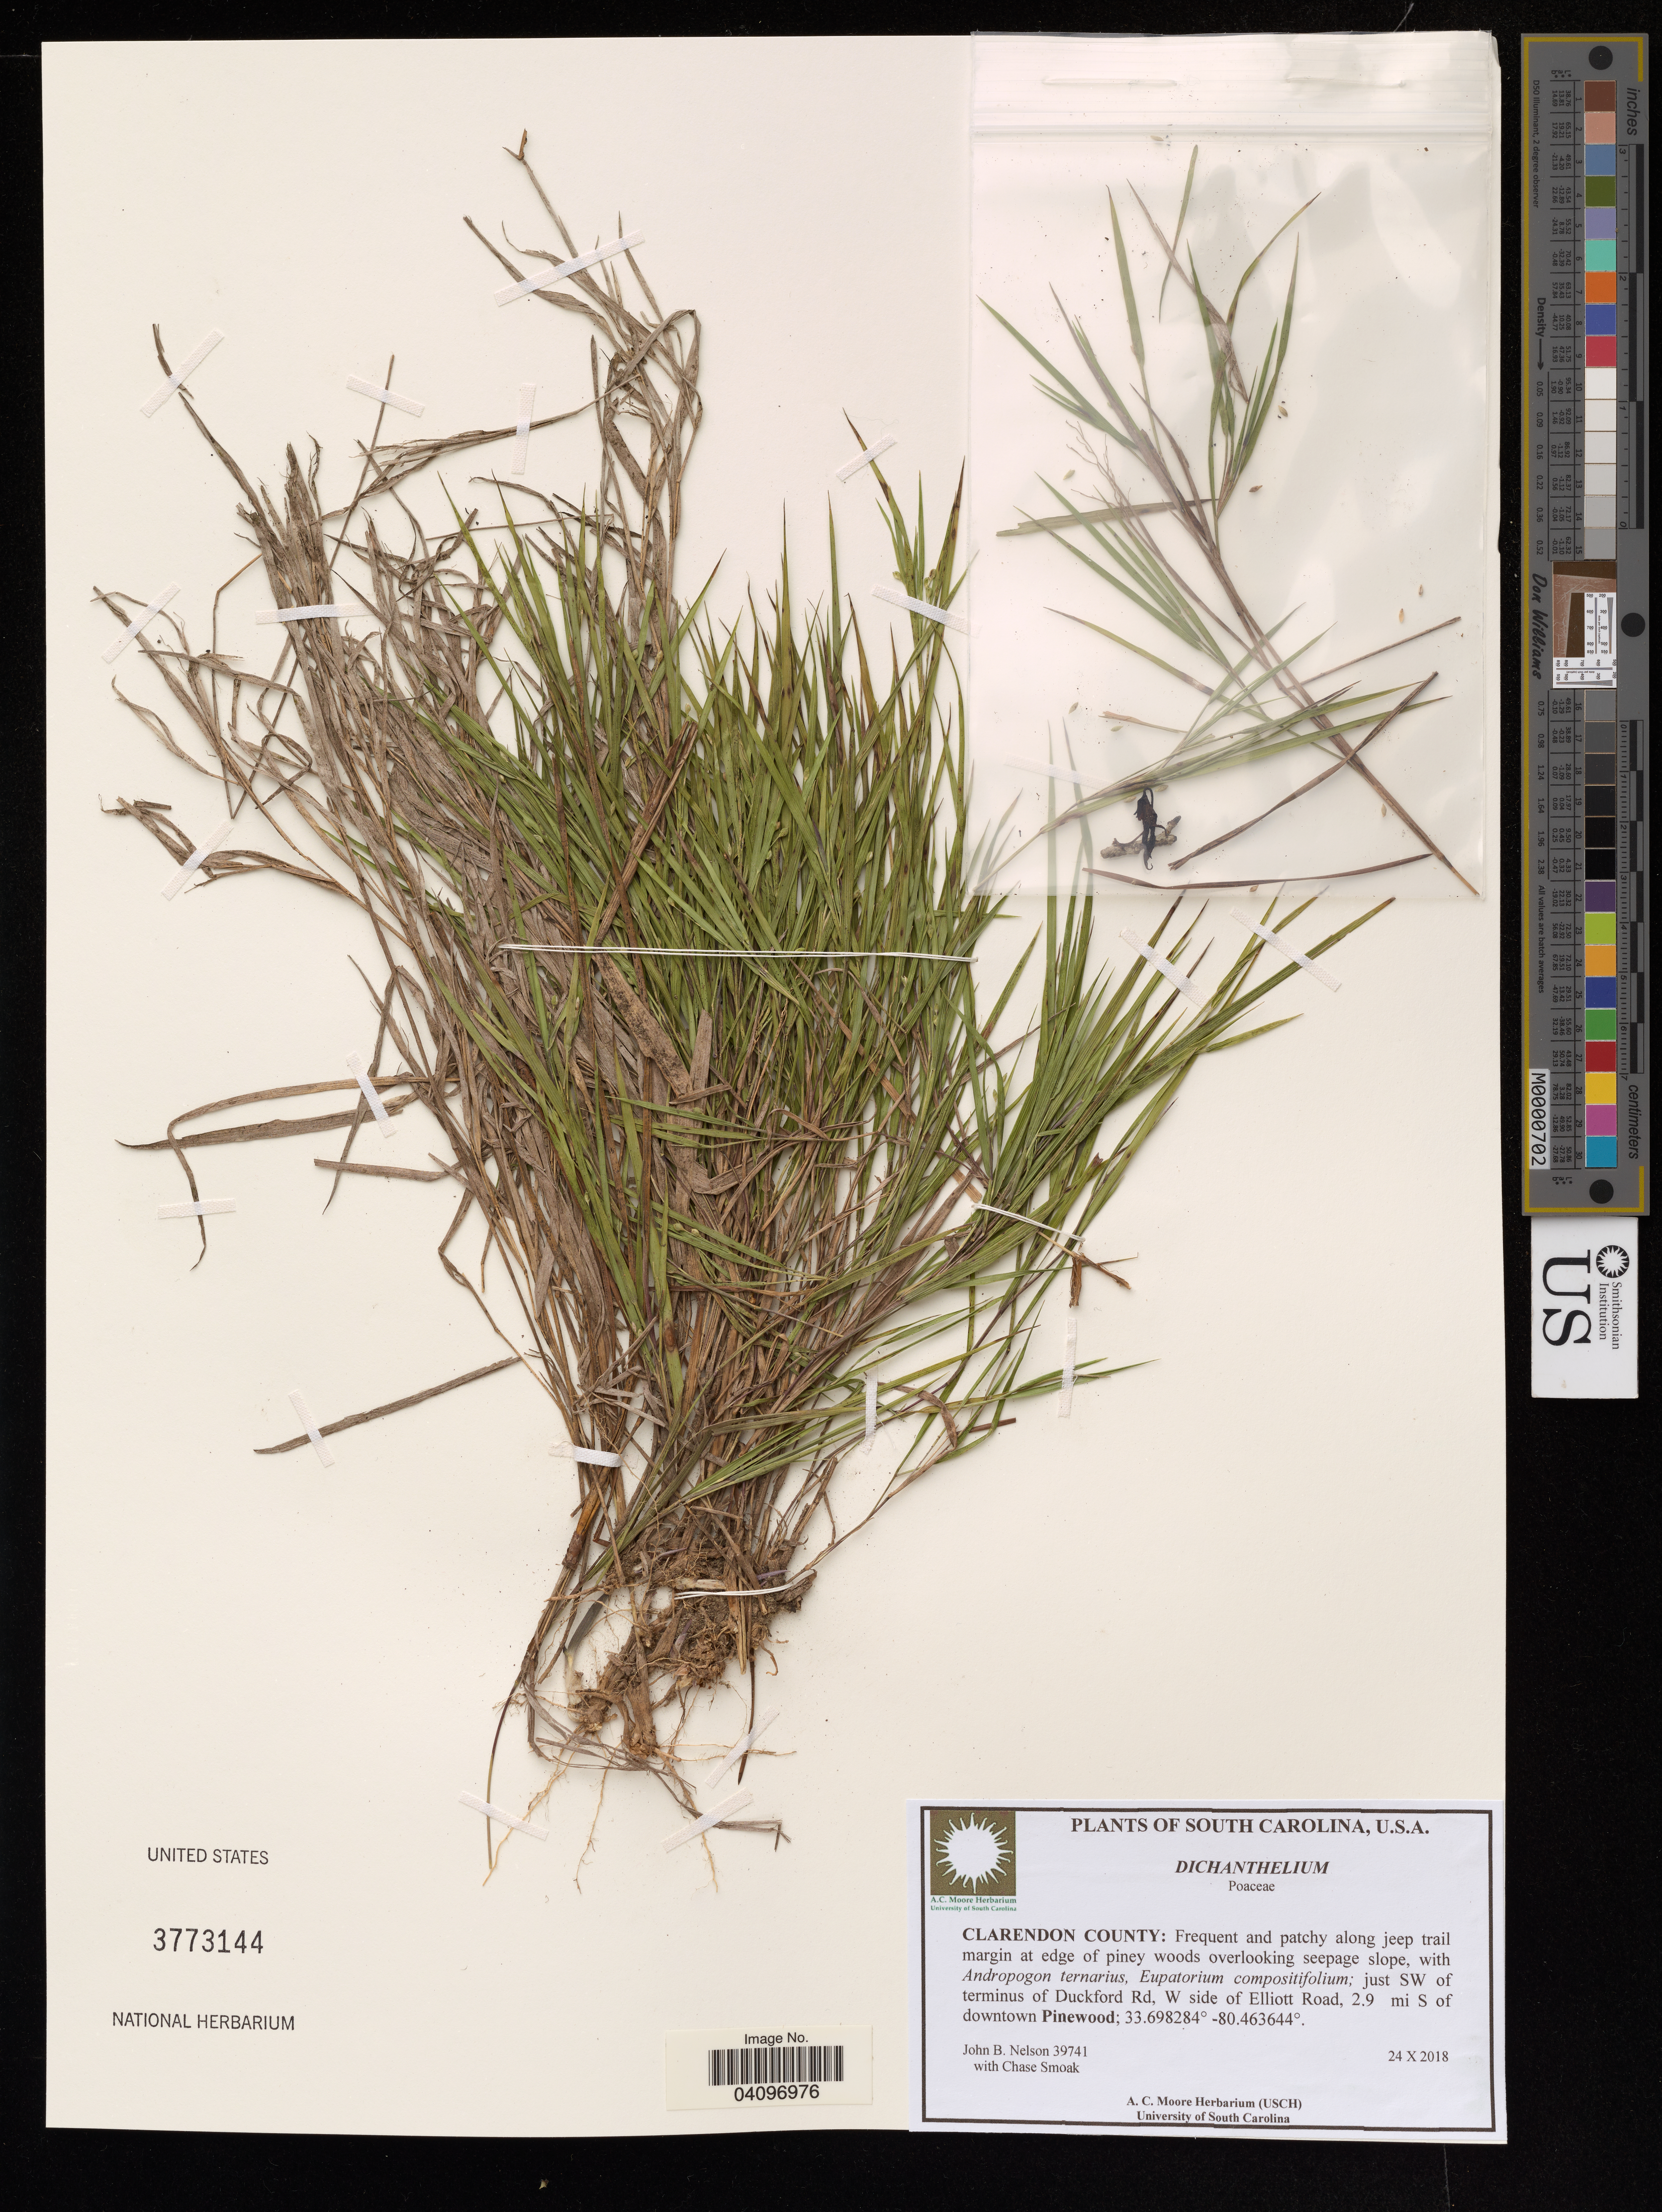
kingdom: Plantae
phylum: Tracheophyta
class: Liliopsida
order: Poales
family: Poaceae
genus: Dichanthelium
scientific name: Dichanthelium sp.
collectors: J. Nelson & C. Smoak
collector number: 39741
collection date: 2018-10-24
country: United States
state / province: South Carolina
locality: South Carolina, U.S.A. Clarendon County; just SW of terminus of Duckford Rd, W side of Elliot Road, 2.9 mi S of downtown Pinewood.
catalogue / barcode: US 3773144